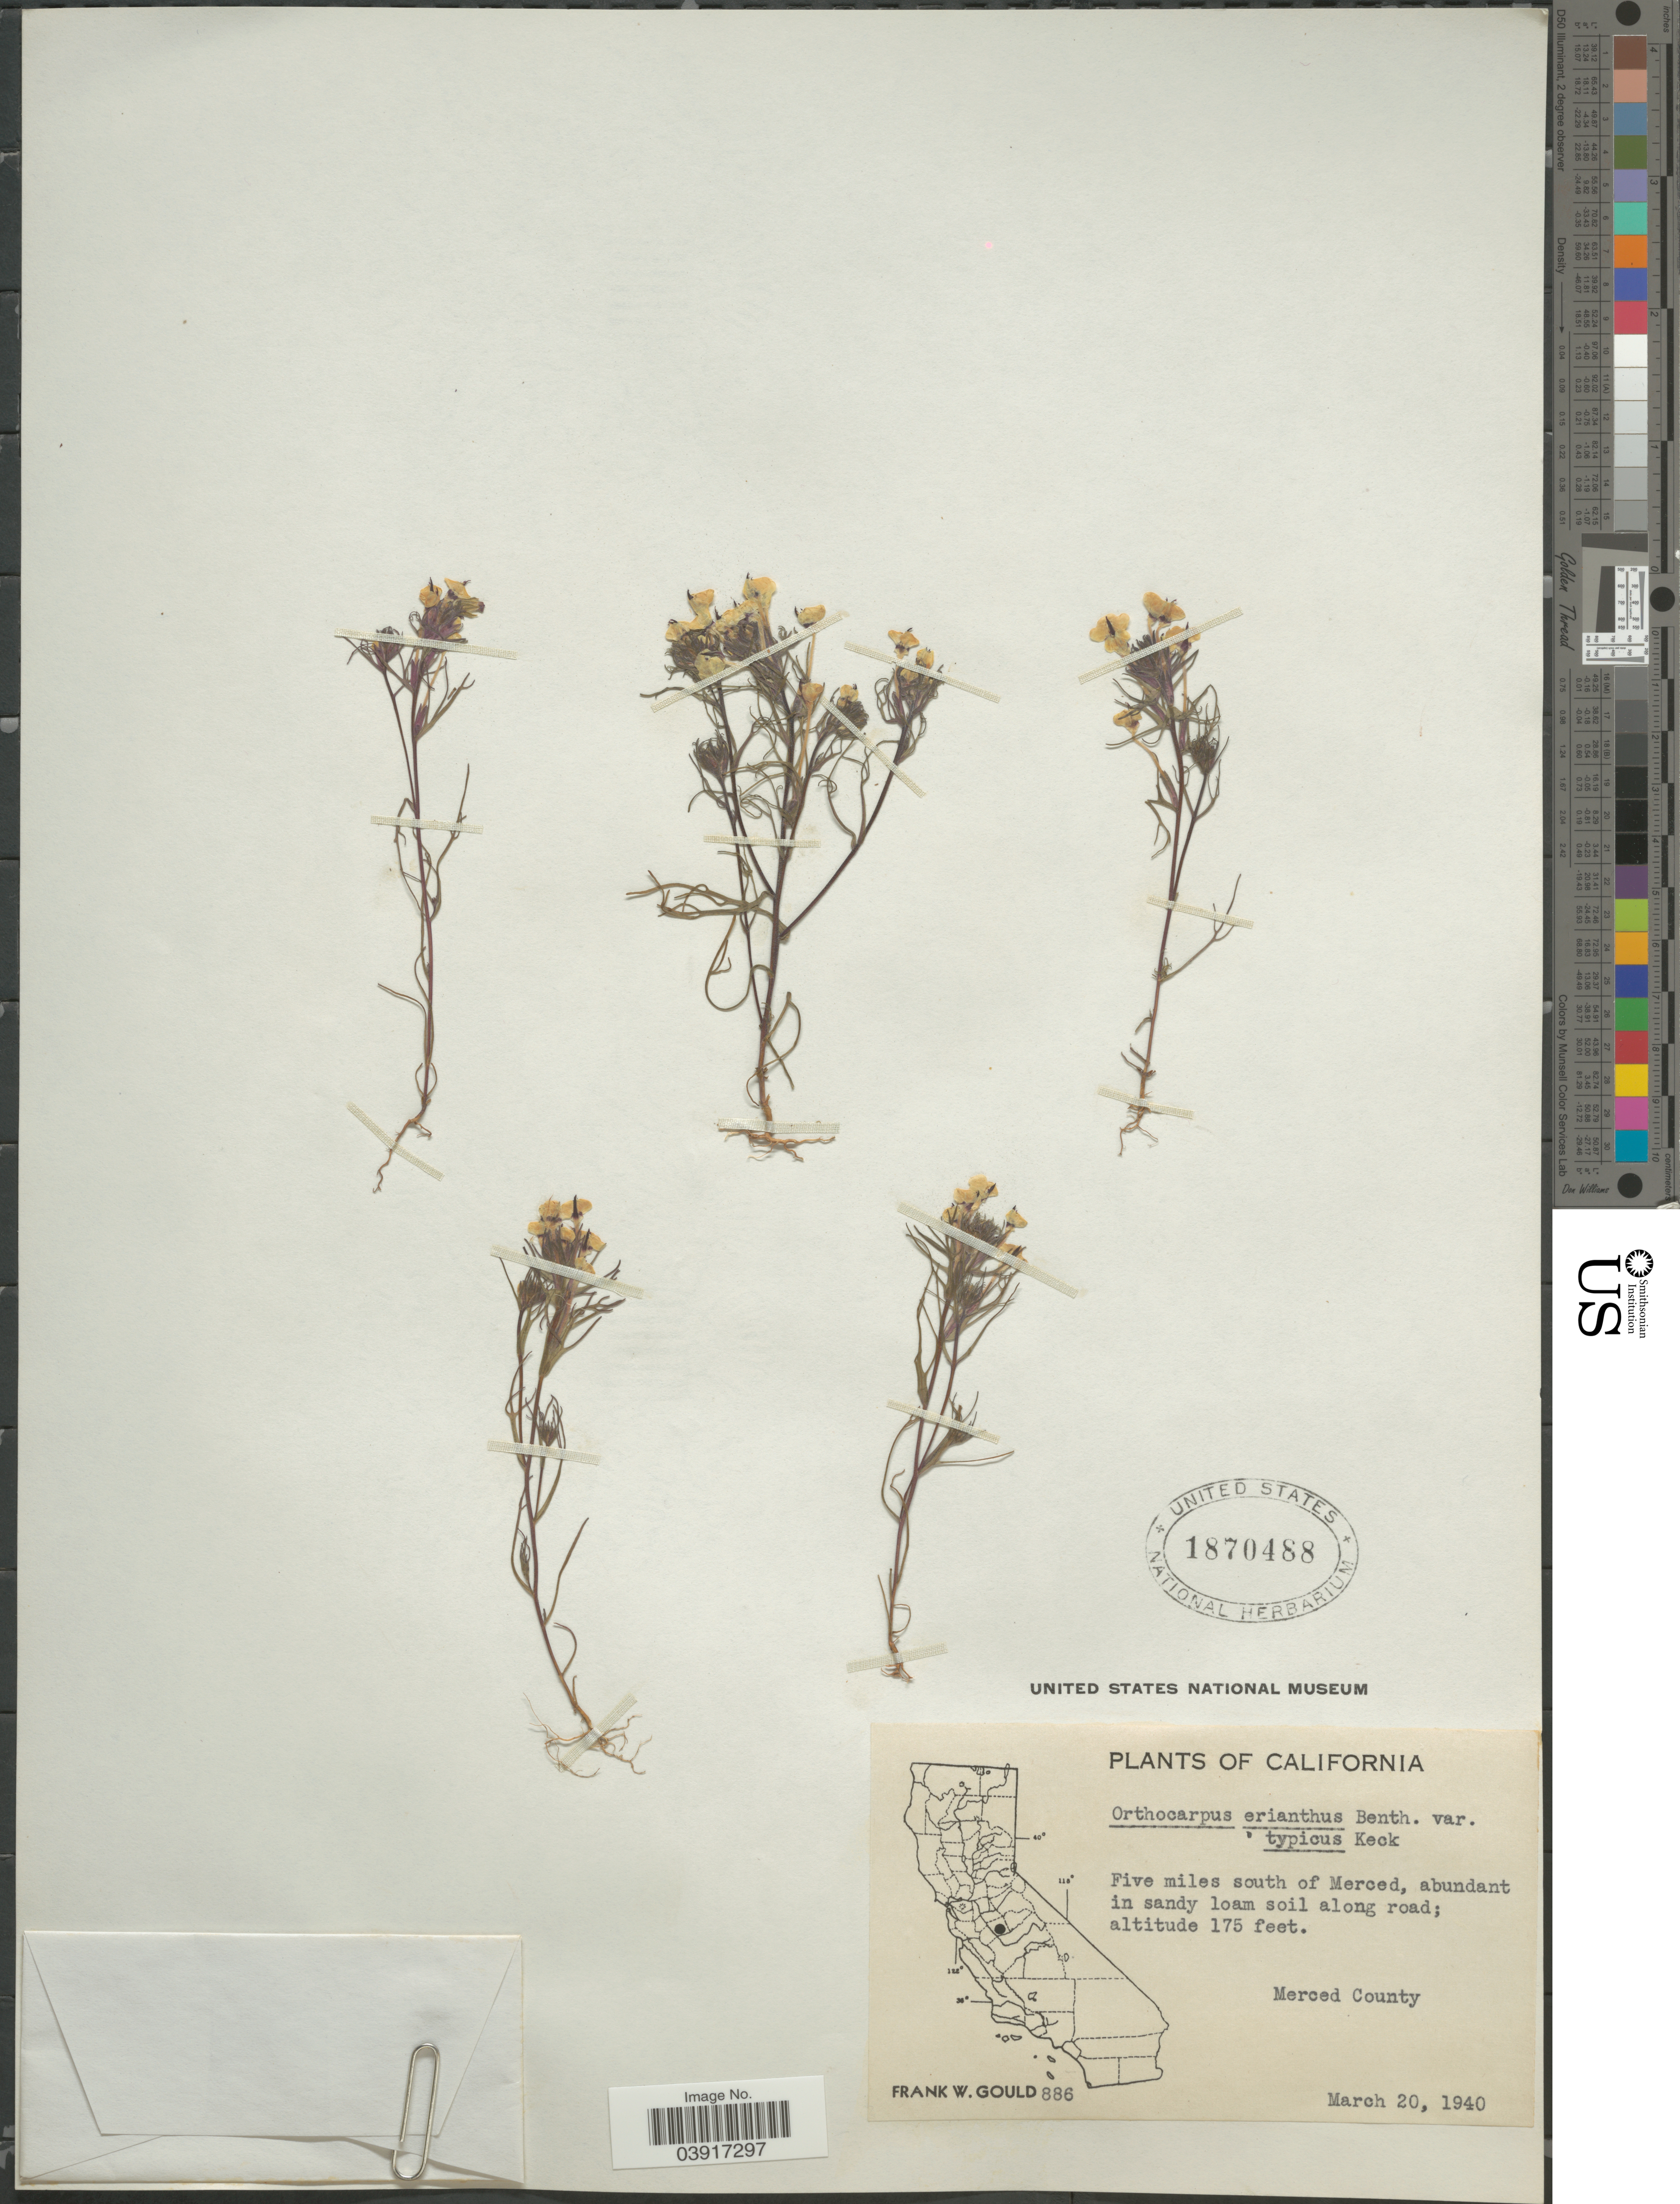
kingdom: Plantae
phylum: Tracheophyta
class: Magnoliopsida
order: Lamiales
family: Orobanchaceae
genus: Orthocarpus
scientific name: Orthocarpus erianthus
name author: Benth.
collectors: F. W. Gould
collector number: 886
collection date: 1940-03-20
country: United States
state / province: California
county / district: Merced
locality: Five miles south of Merced, abundant in sandy loam soil along road. Merced County.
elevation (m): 53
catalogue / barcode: US 1870488